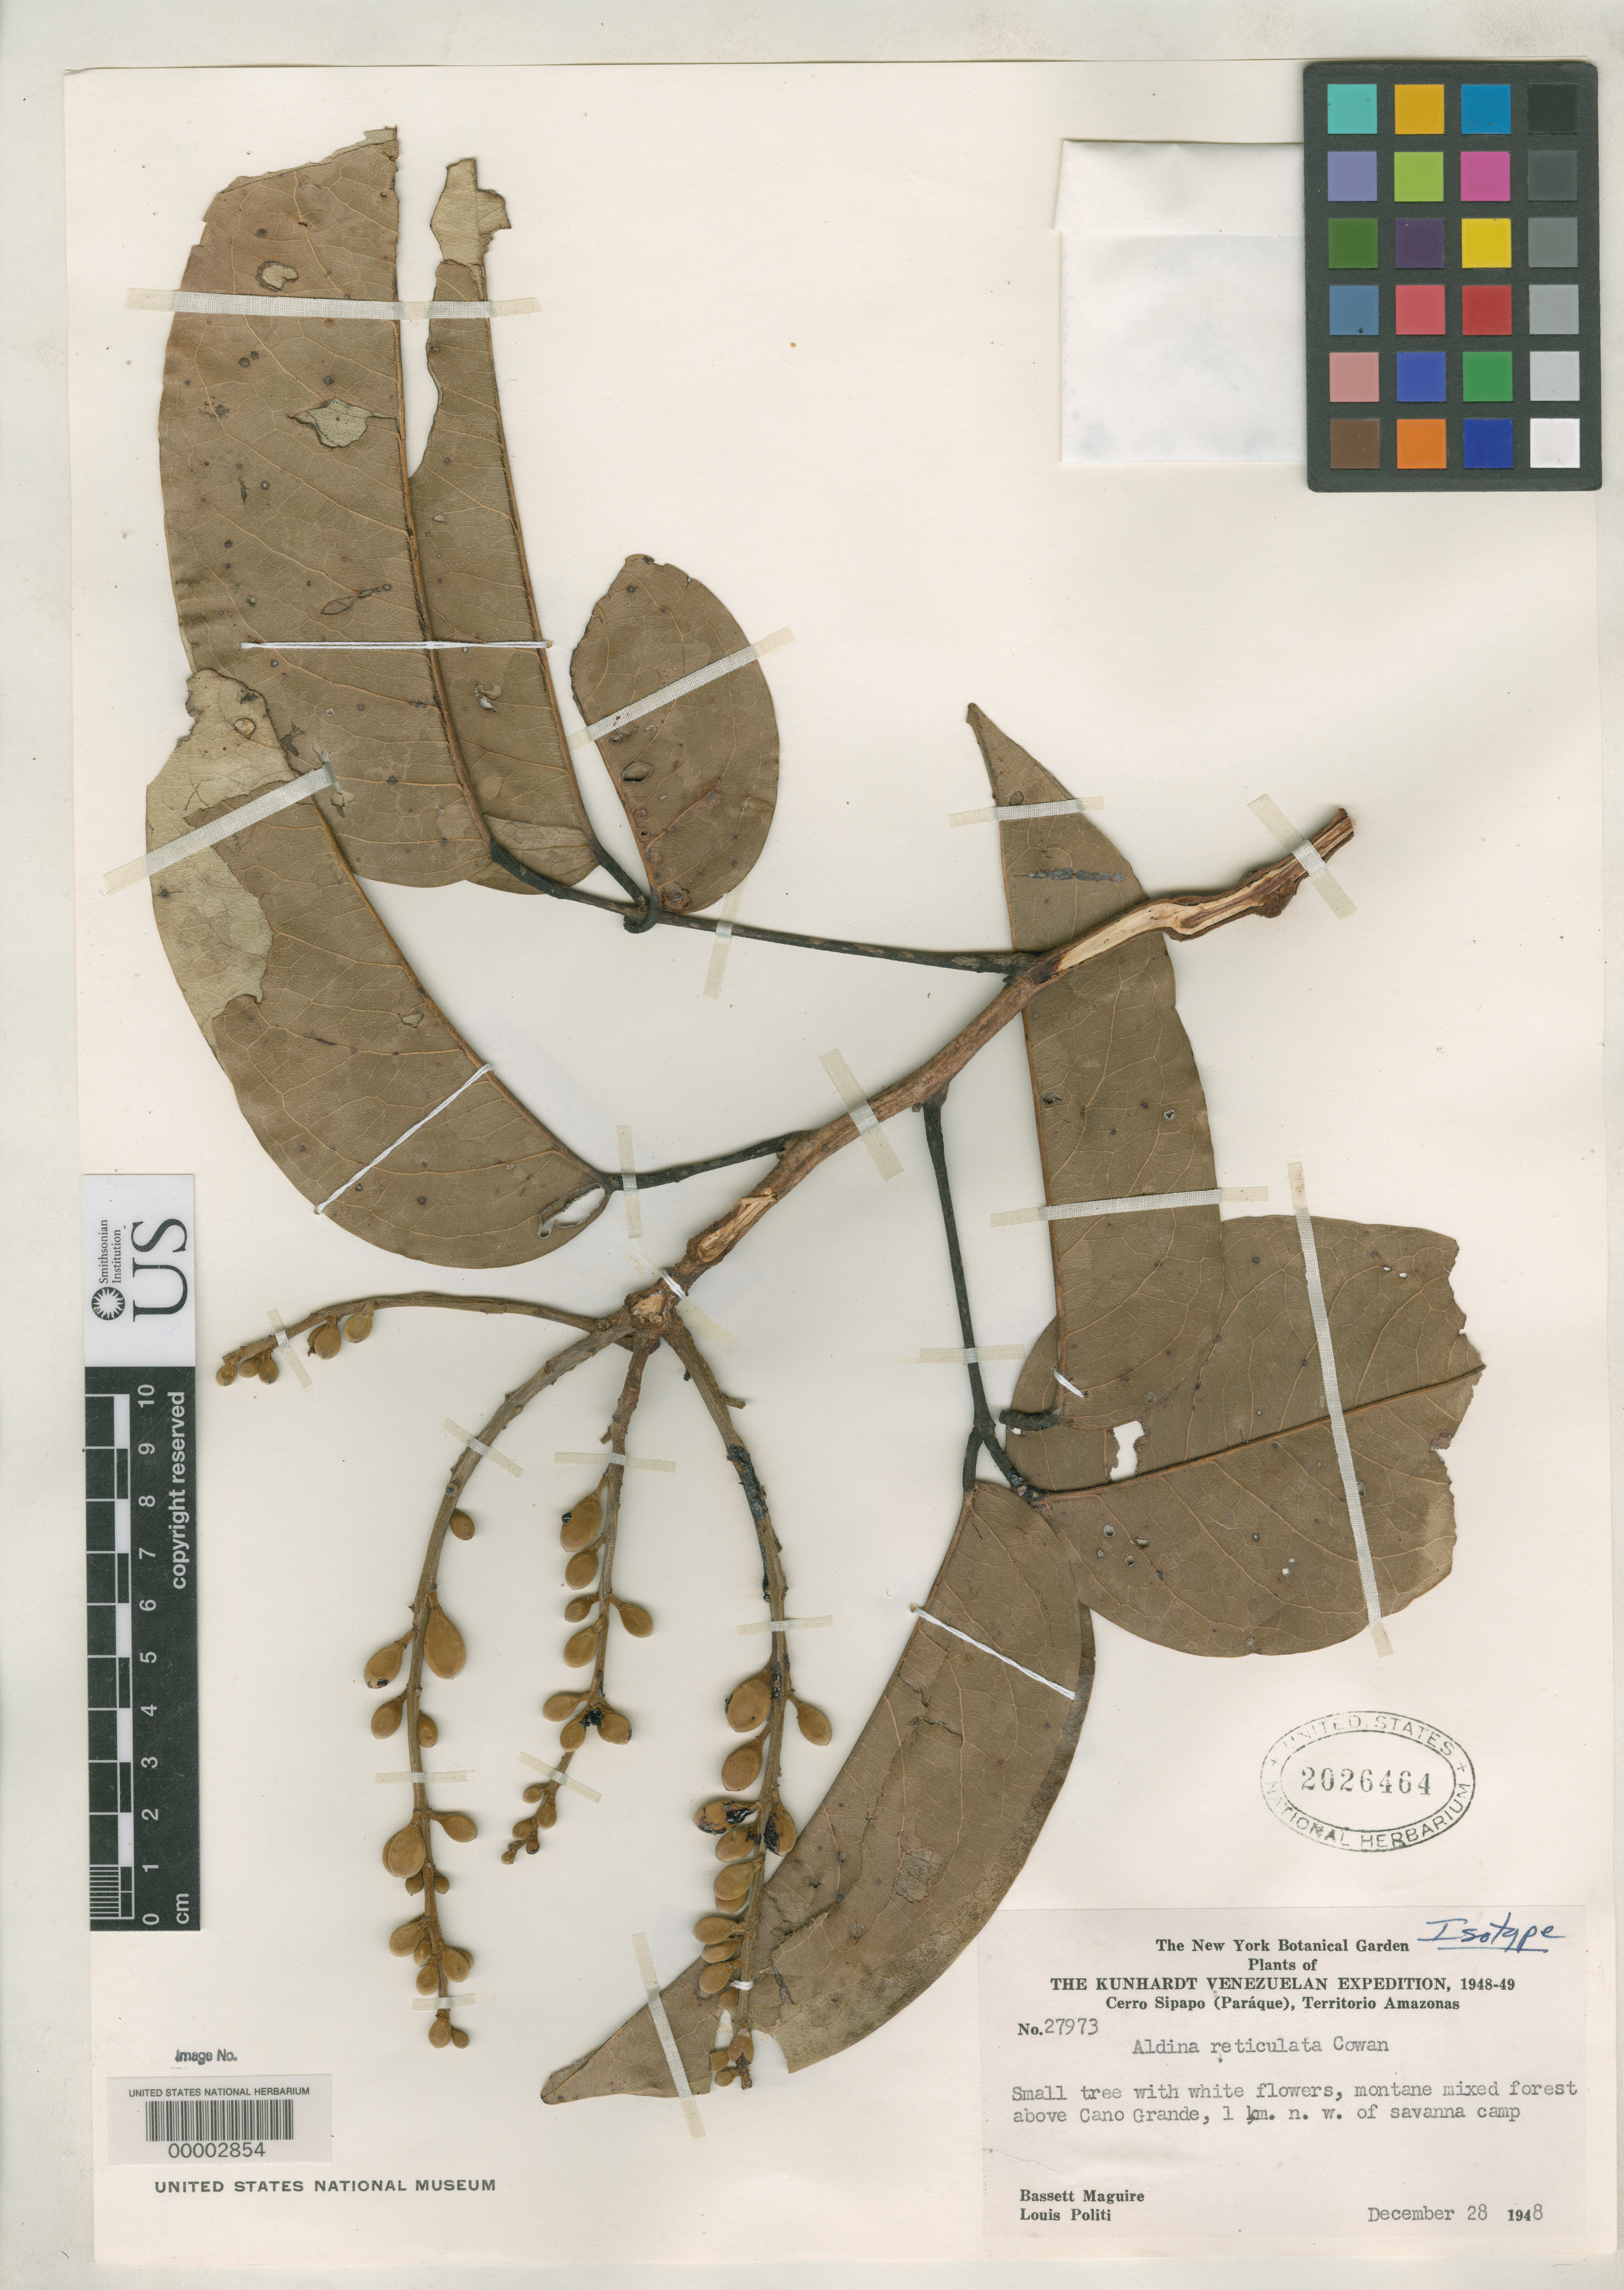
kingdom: Plantae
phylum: Tracheophyta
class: Magnoliopsida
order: Fabales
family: Fabaceae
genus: Aldina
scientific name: Aldina reticulata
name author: R.S. Cowan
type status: Isotype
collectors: B. Maguire & L. Politi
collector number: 27973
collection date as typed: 28 Dec 1948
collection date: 1948-12-28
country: Venezuela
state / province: Amazonas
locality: Forest above Cano Grande, 1 km NW of savanna camp, Cerro Sipapo.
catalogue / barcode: US 2026464